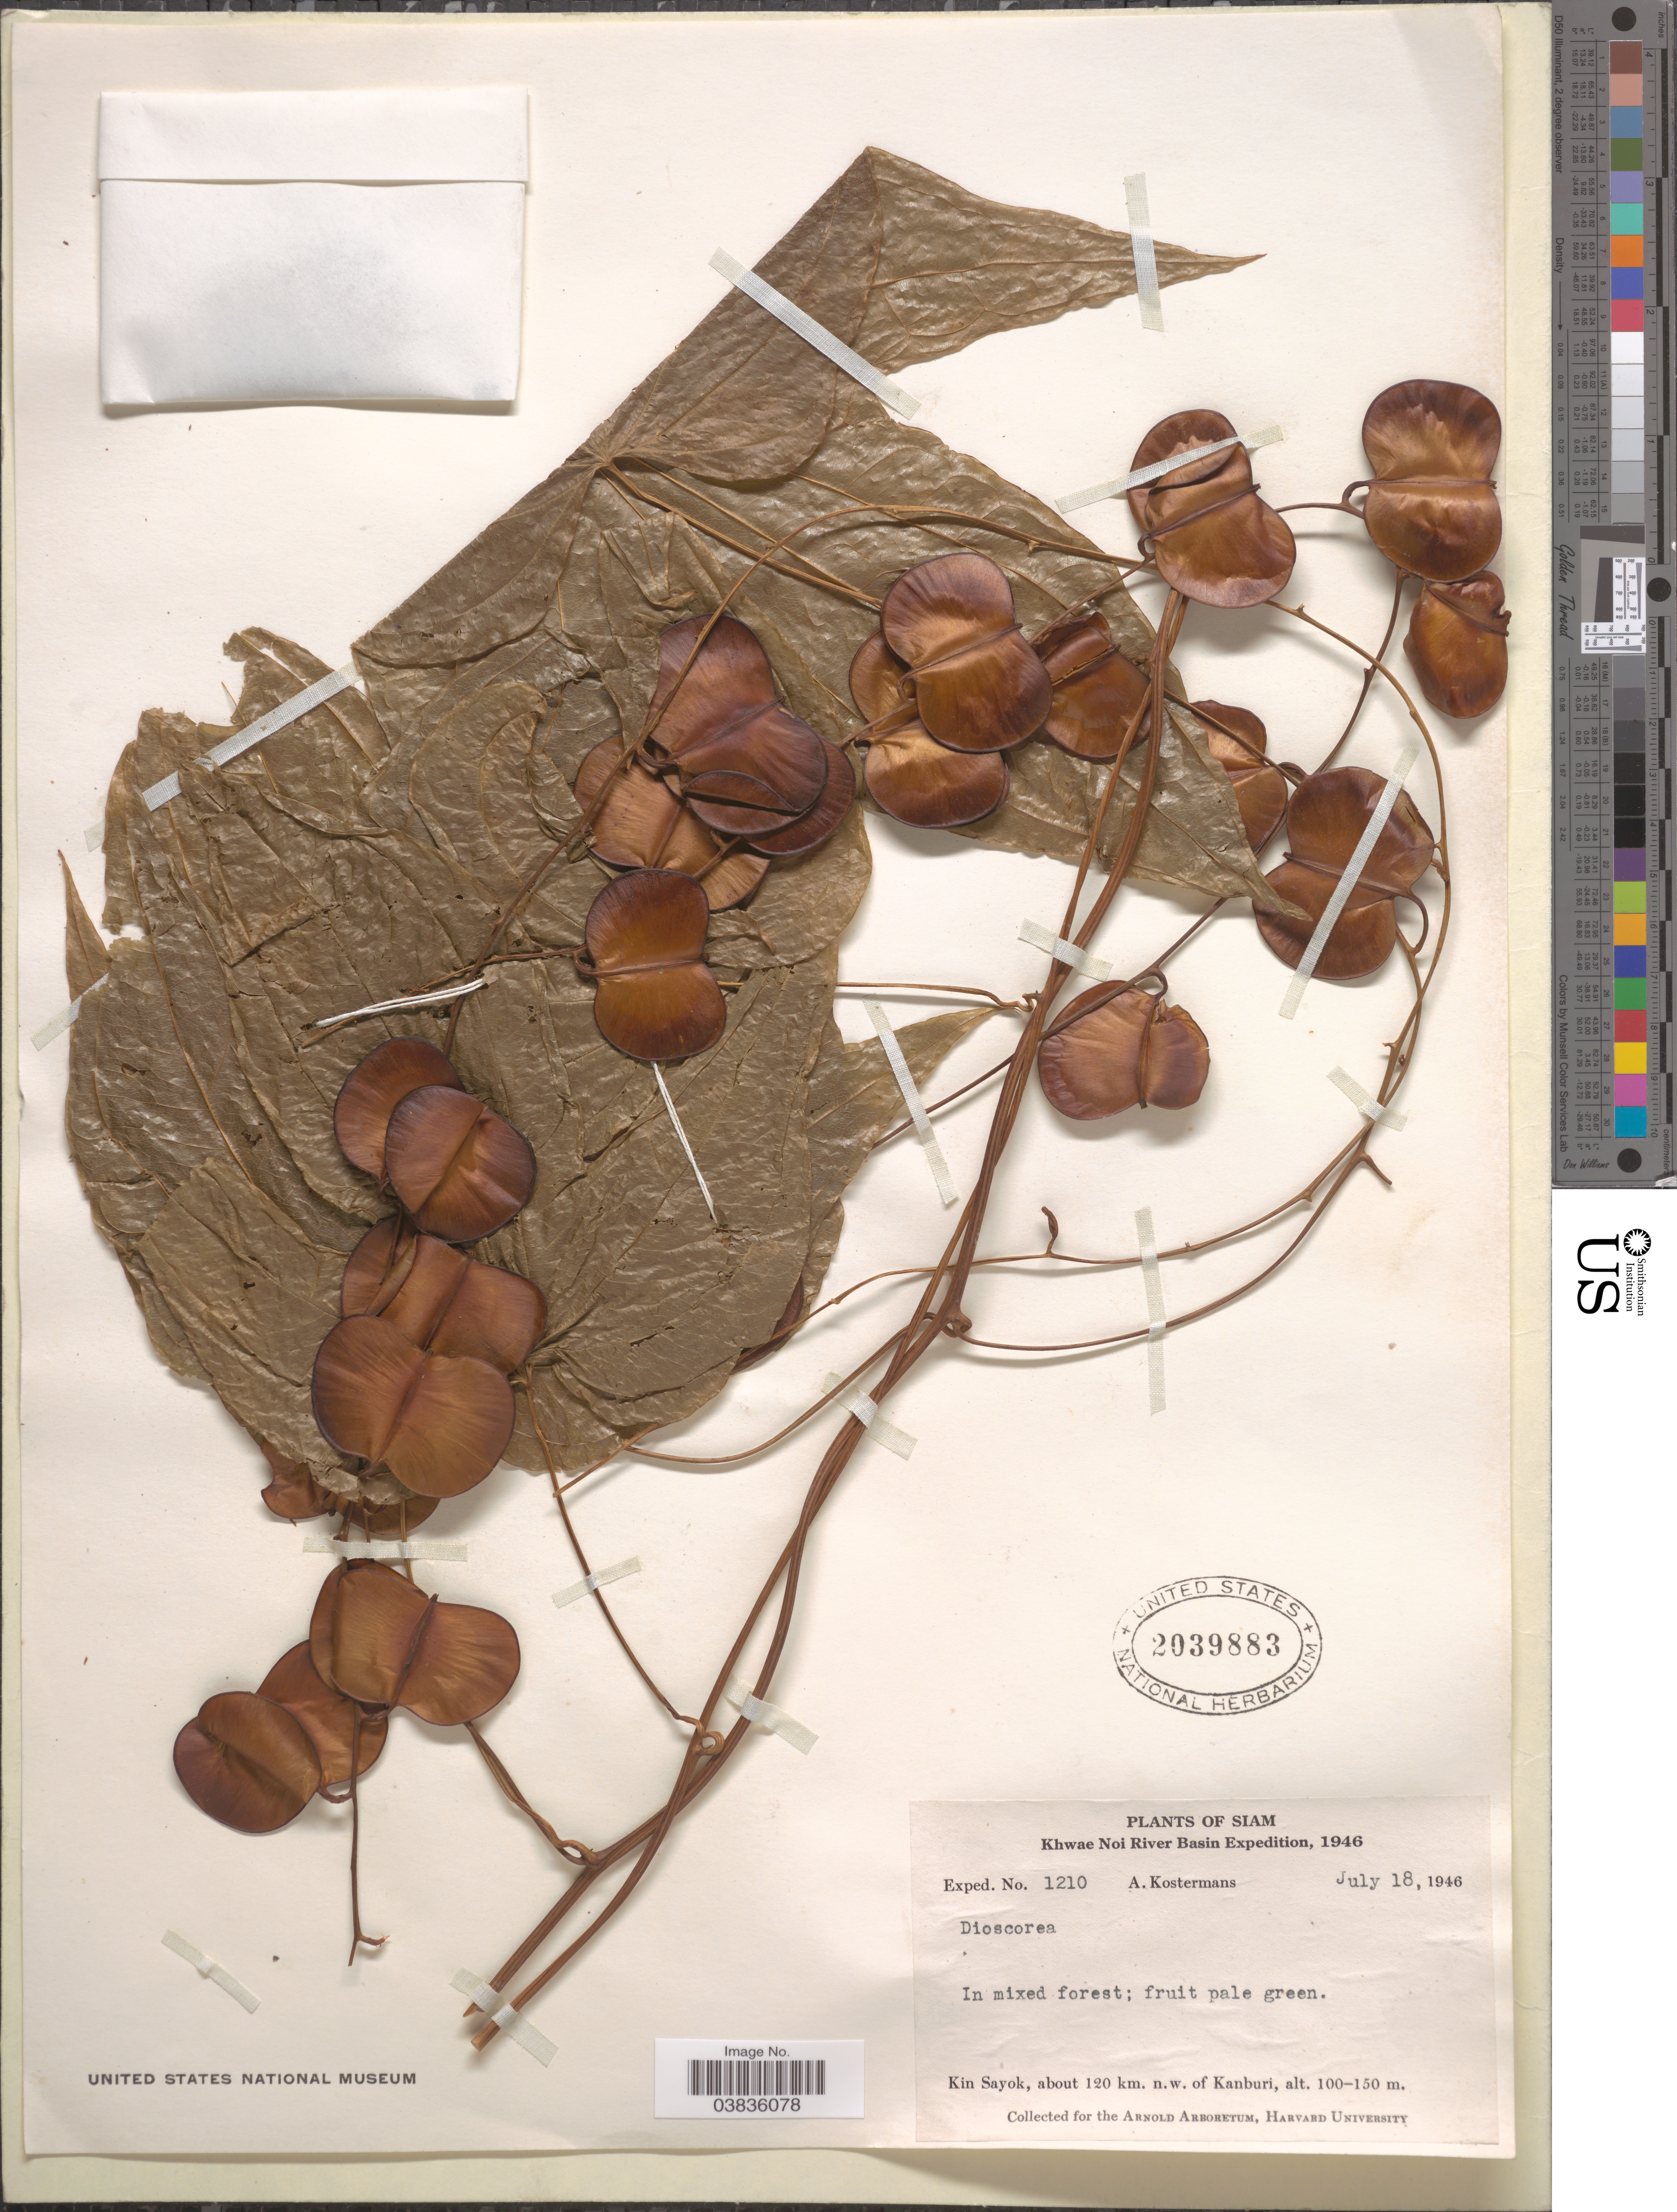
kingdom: Plantae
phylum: Tracheophyta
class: Liliopsida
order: Dioscoreales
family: Dioscoreaceae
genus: Dioscorea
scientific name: Dioscorea sp.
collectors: A. J. G. Kostermans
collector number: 1210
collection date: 1946-07-18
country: Thailand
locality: Siam. Khwae Noi River Basin. Kin Sayok, about 120 km. n.w. of Kanburi.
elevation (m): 100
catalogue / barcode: US 2039883